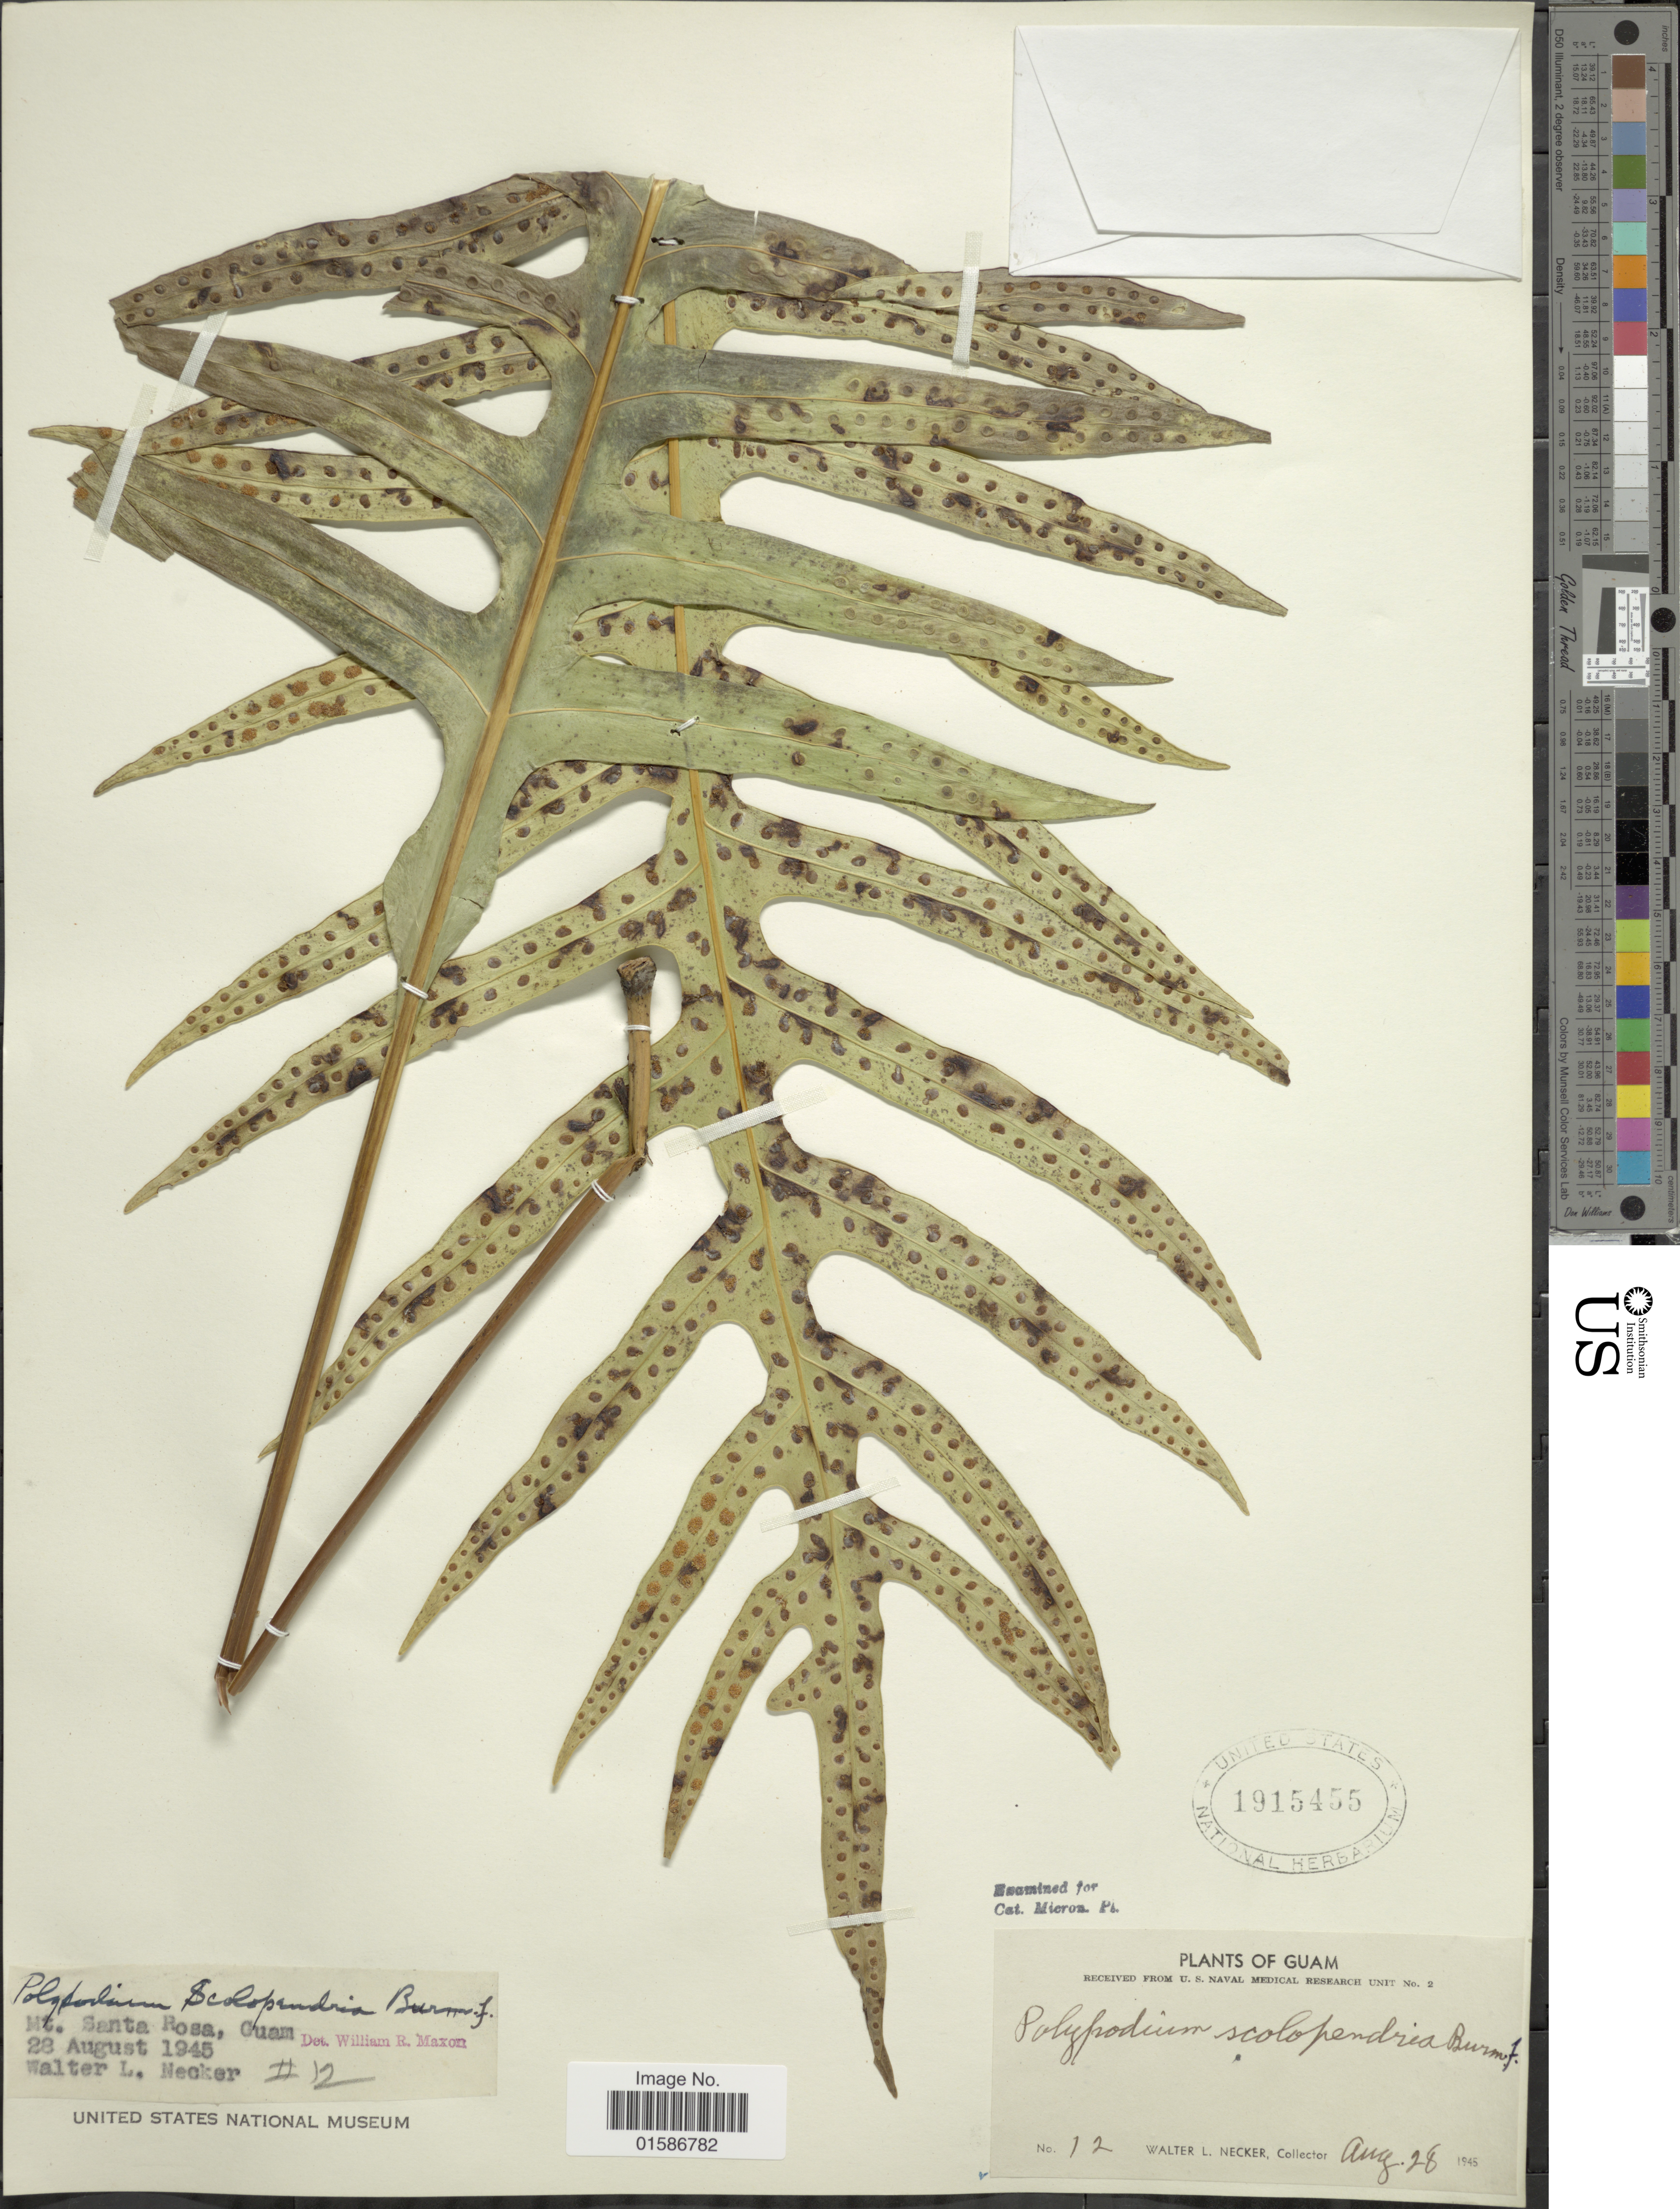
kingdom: Plantae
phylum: Tracheophyta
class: Polypodiopsida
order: Polypodiales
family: Polypodiaceae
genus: Microsorum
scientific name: Microsorum scolopendria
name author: (Burm. f.) Copel.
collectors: W. L. Necker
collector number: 12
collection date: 1945-08-28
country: Guam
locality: Mt Santa Rosa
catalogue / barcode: US 1915455